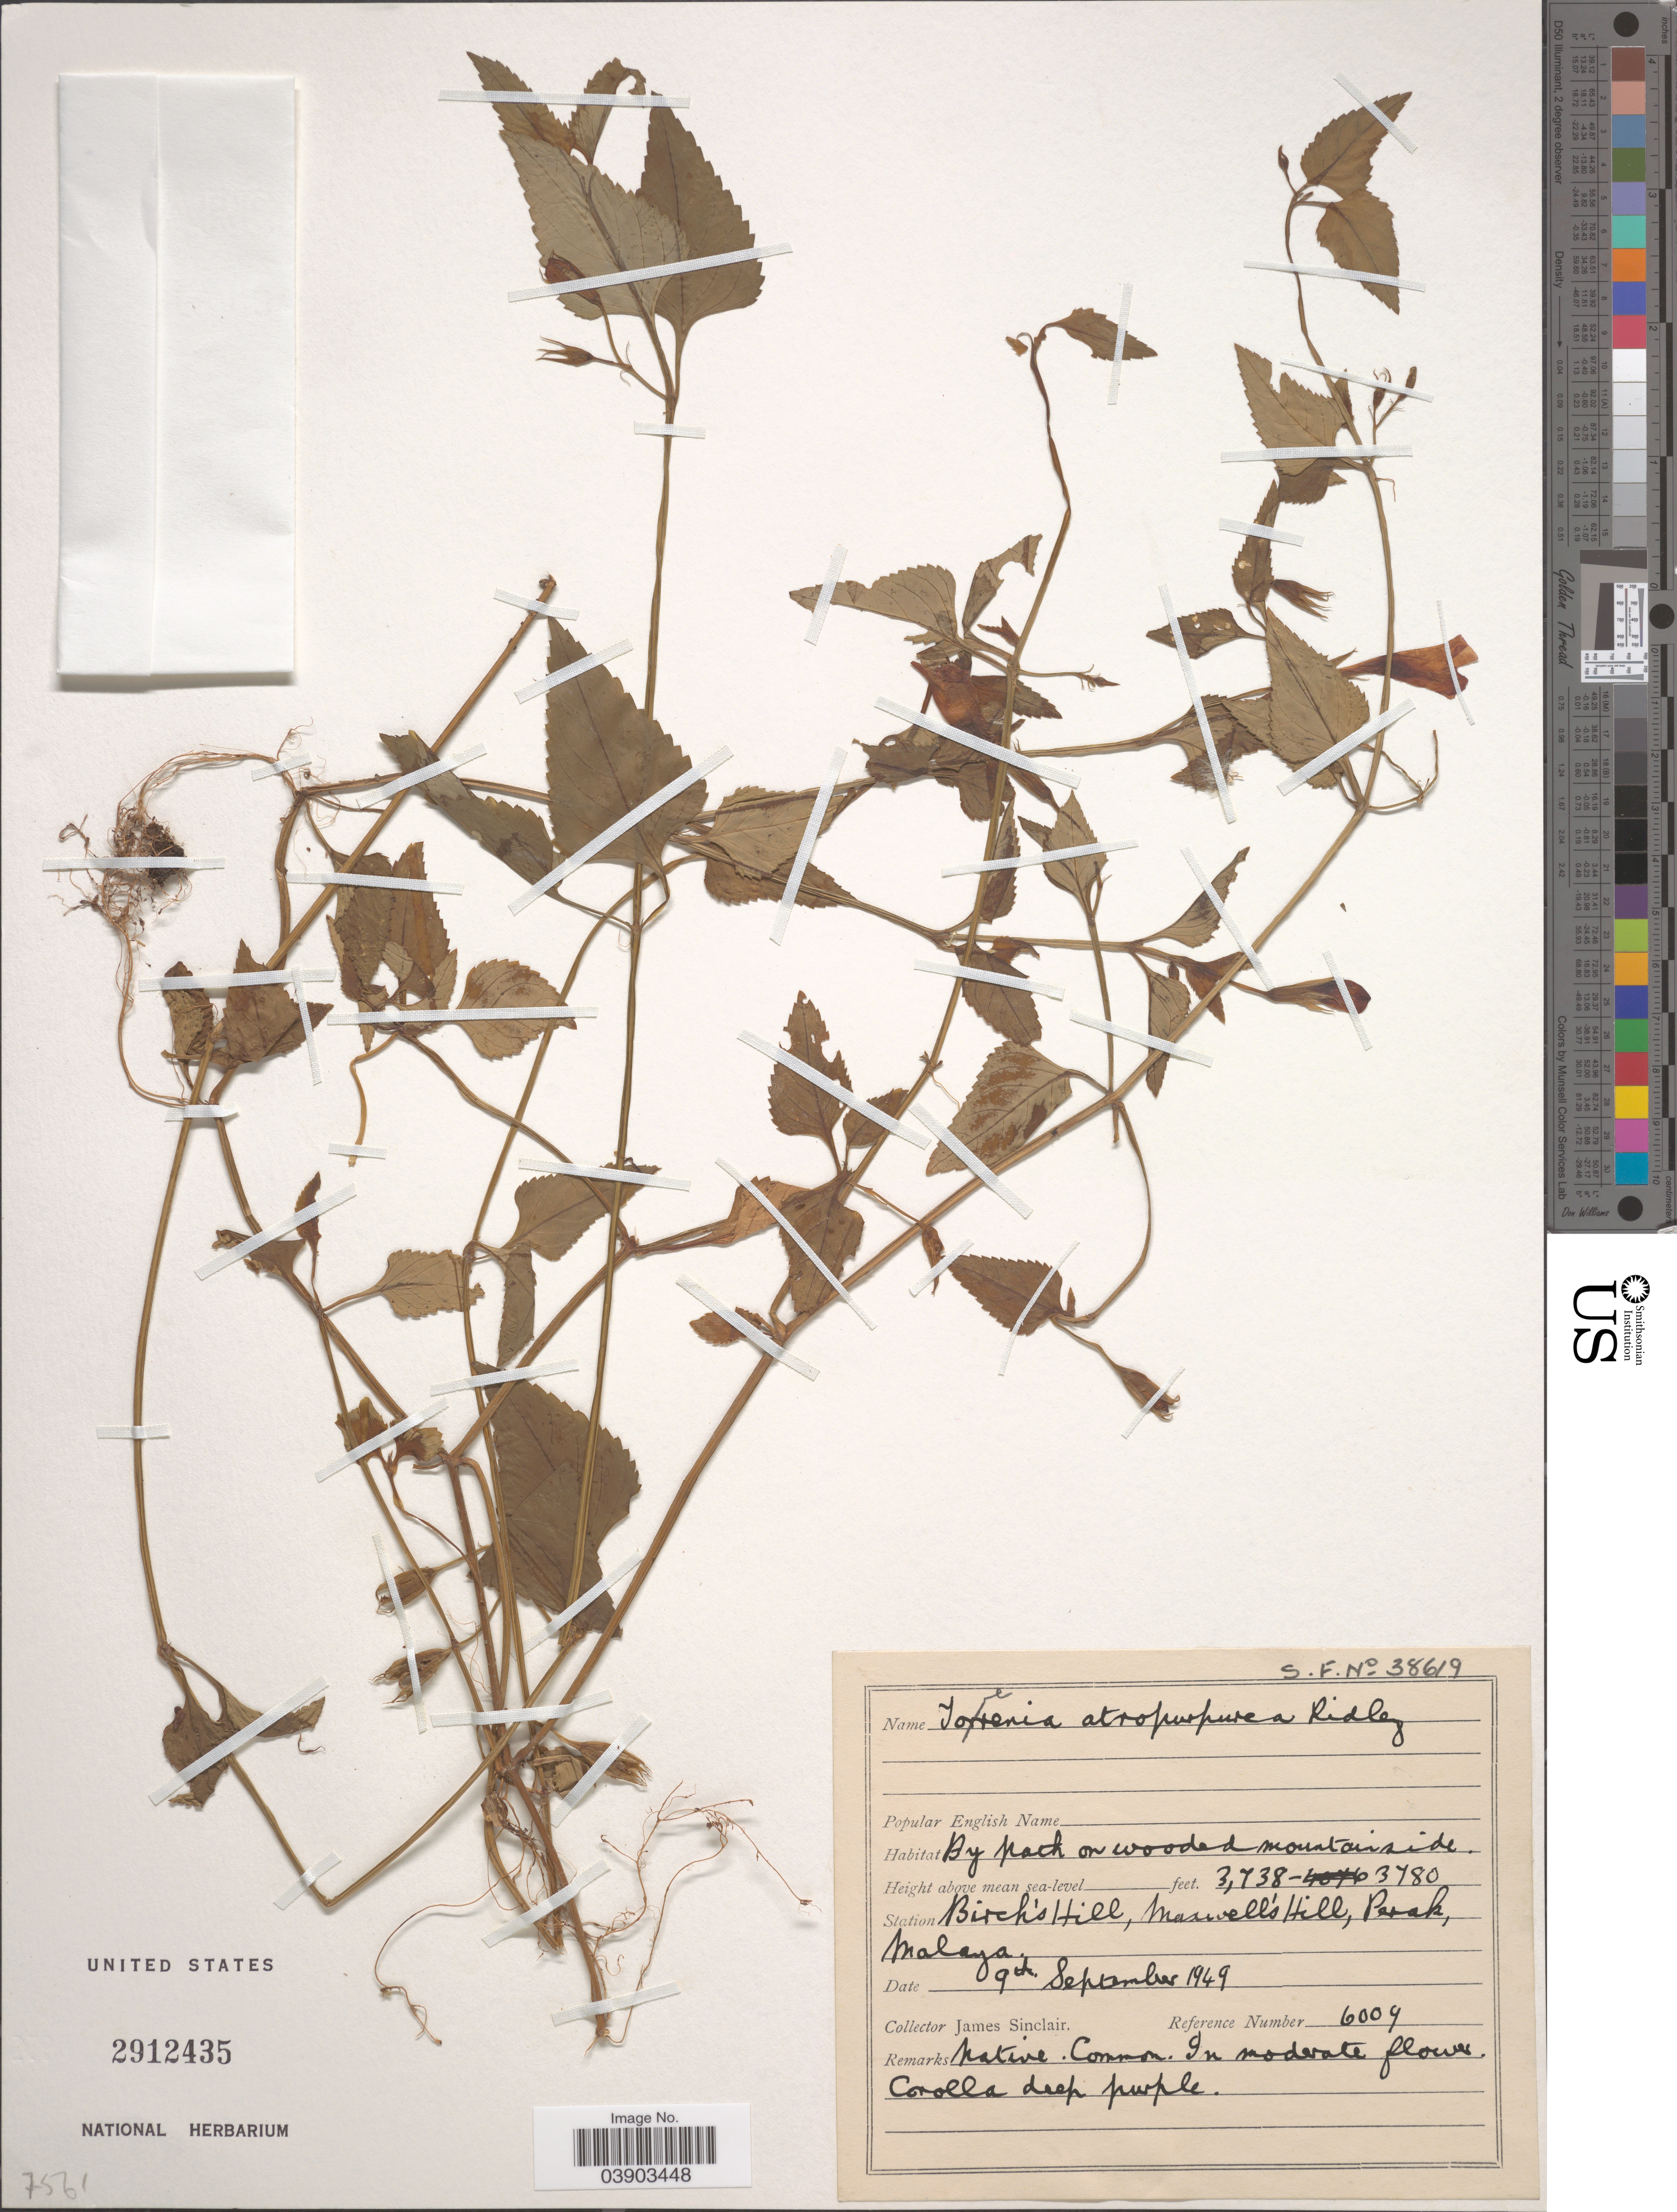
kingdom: Plantae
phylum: Tracheophyta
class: Magnoliopsida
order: Lamiales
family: Linderniaceae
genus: Torenia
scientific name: Torenia atropurpurea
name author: Ridl.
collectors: J. Sinclair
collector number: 6009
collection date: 1949-09-09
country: Malaysia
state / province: Perak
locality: By path on wooded mountain side. Station Birch's Hill, Maxwell's Hill, Malaya.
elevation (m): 1139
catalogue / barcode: US 2912435